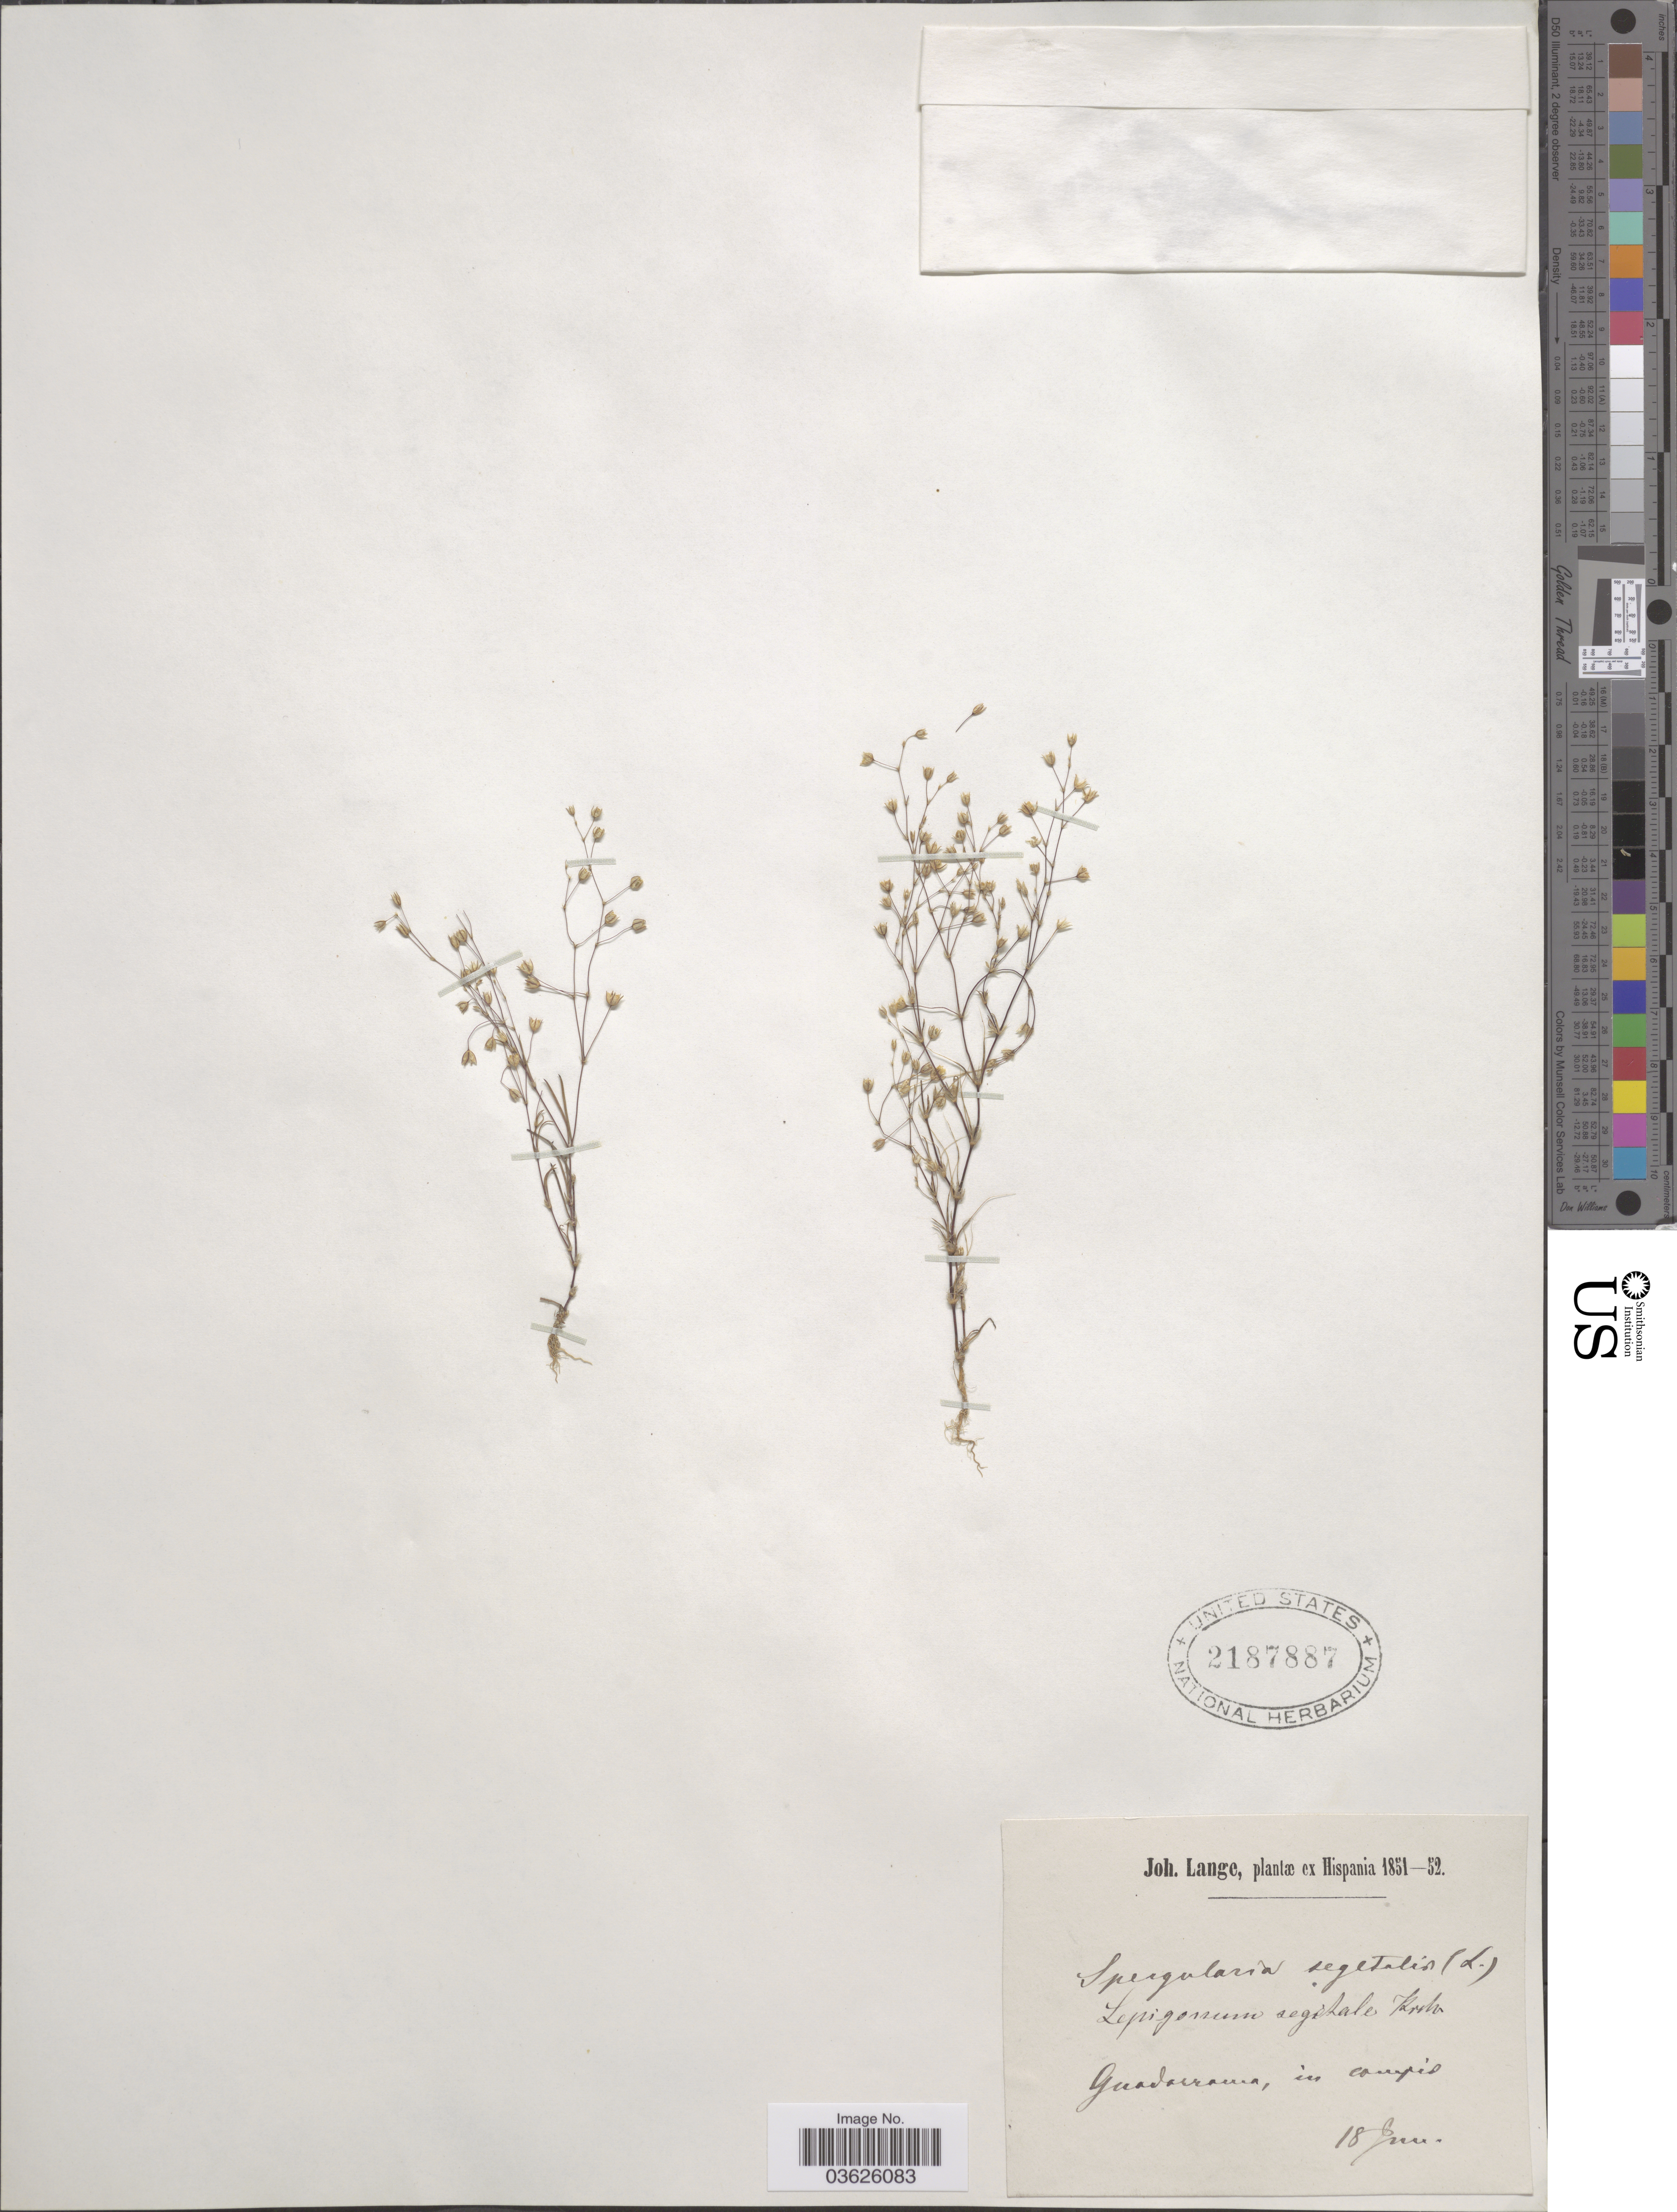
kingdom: Plantae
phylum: Tracheophyta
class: Magnoliopsida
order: Caryophyllales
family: Caryophyllaceae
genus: Tissa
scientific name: Tissa segetalis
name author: (L.) Warb.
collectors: J. M. C. Lange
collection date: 1851-06-18/1852-06-18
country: Spain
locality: Ex Hispania. Guadarrama, in campis.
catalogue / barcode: US 2187887